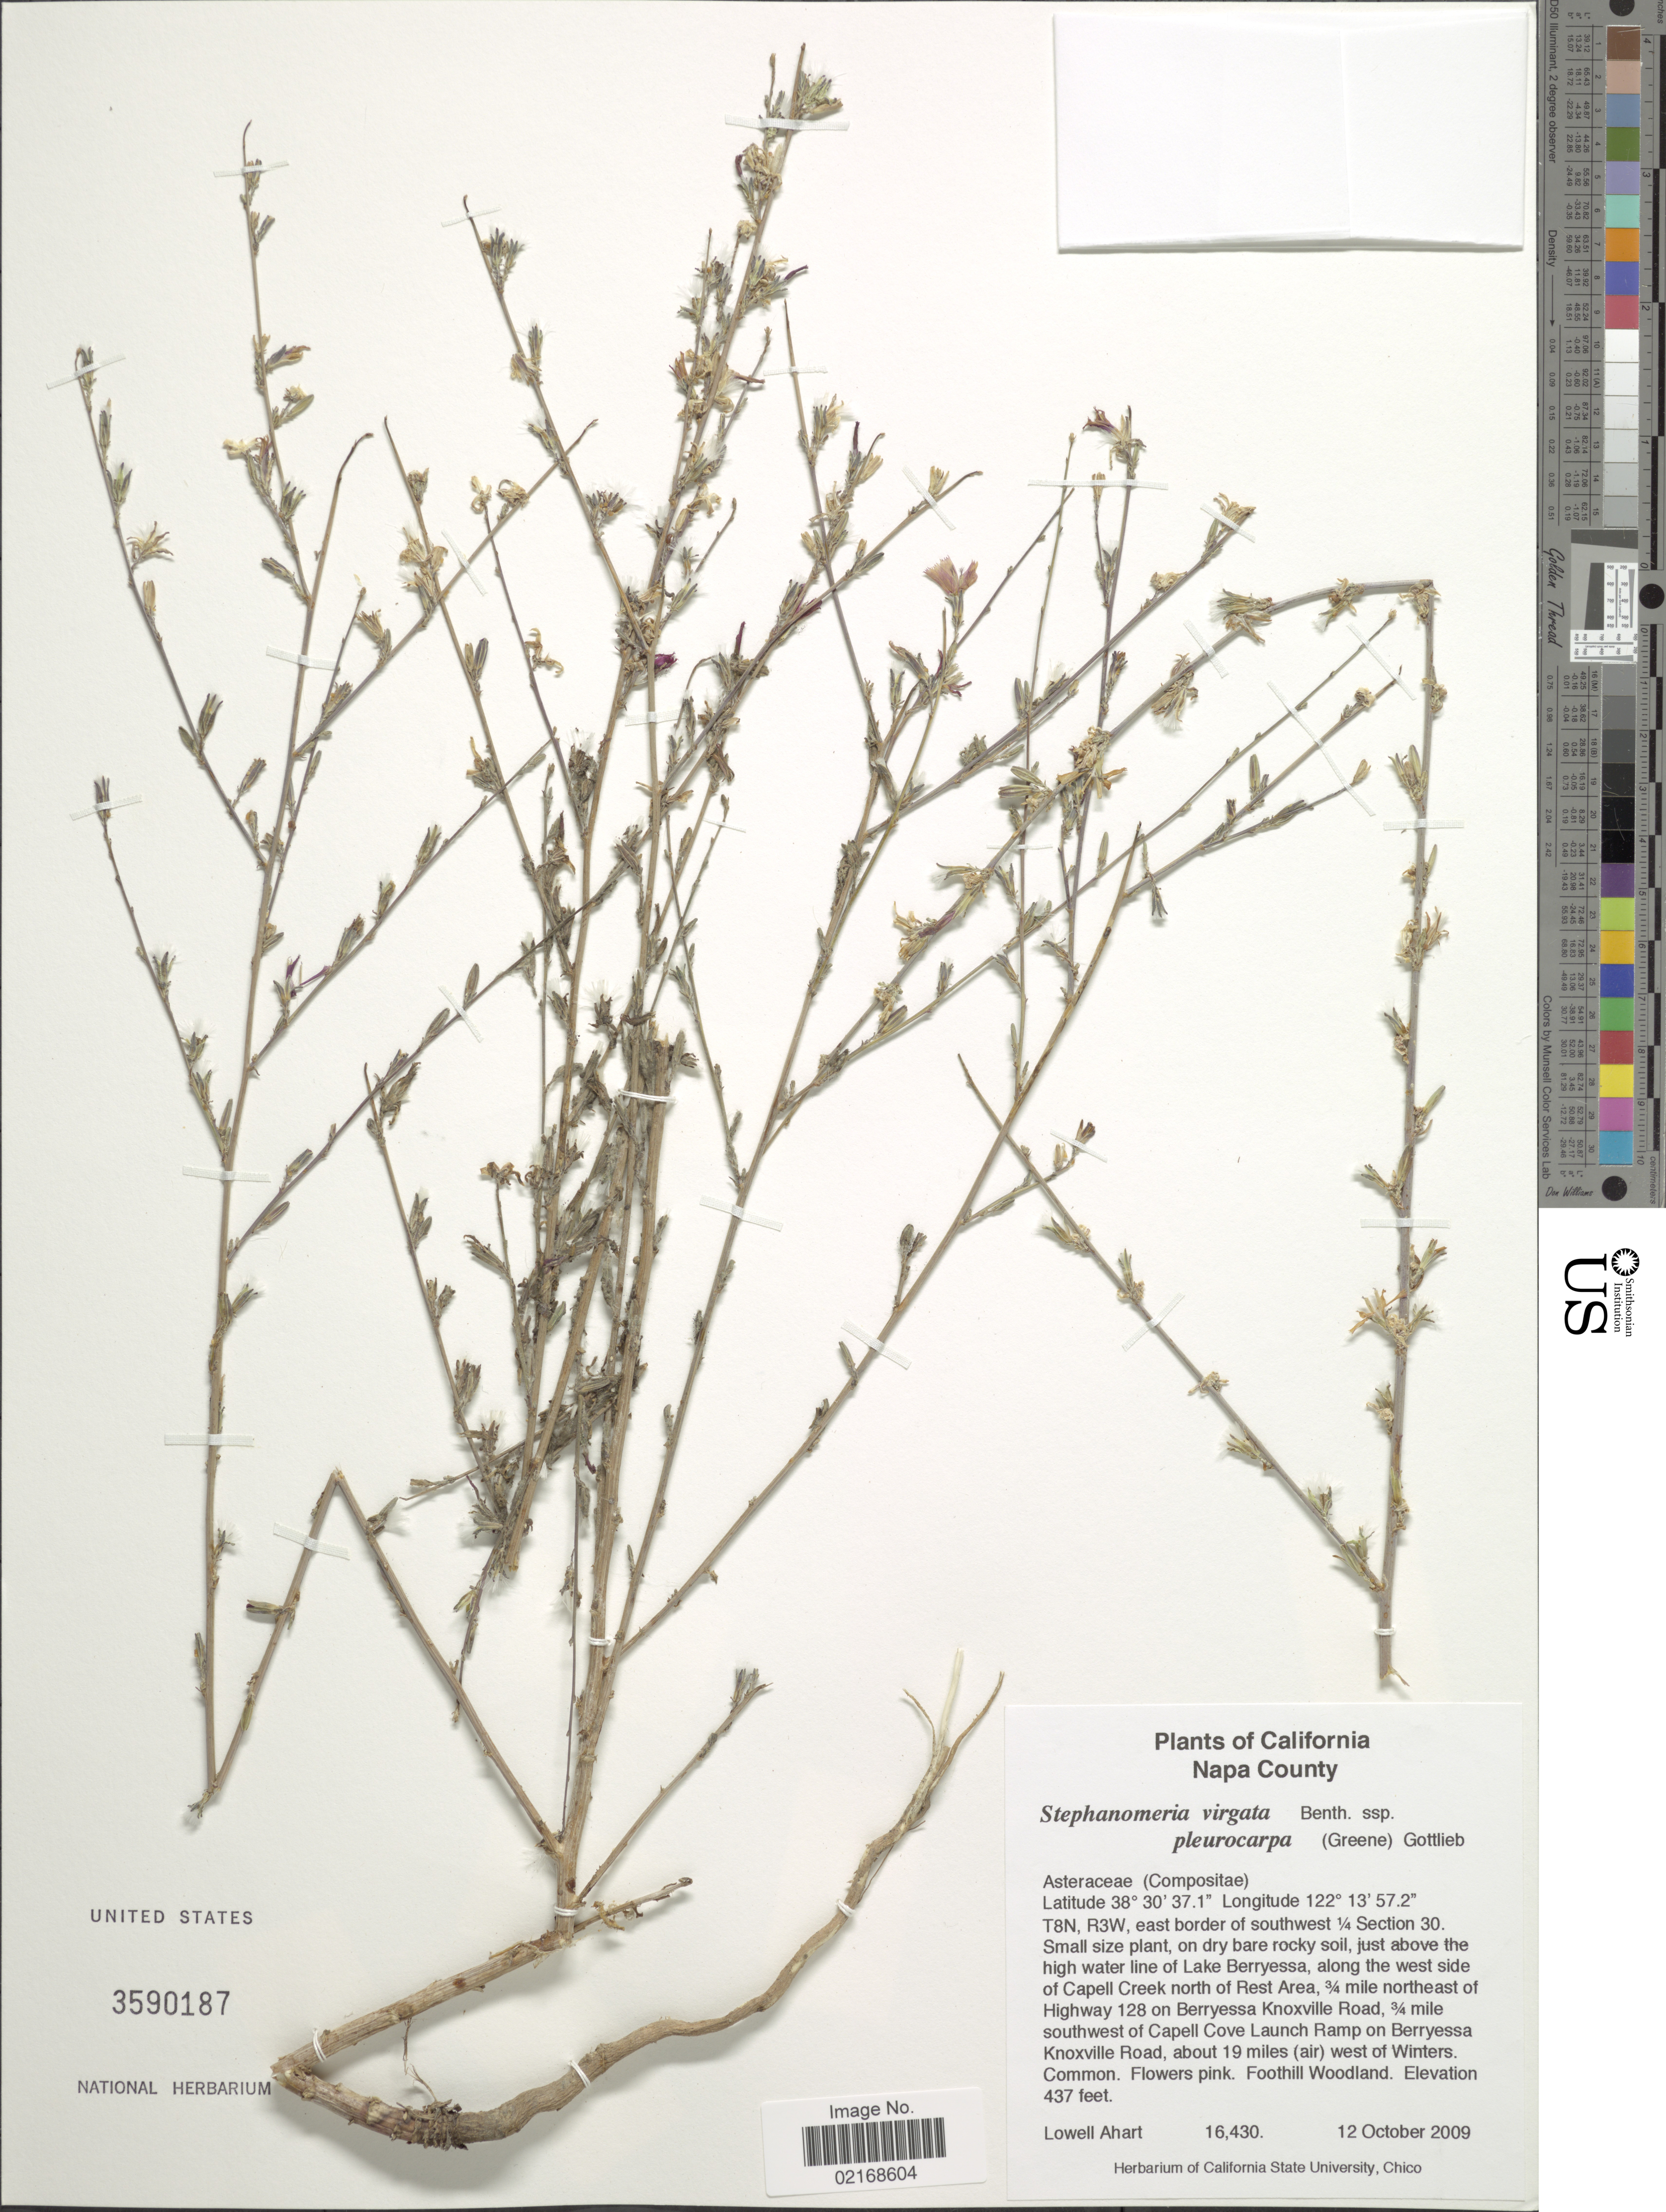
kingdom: Plantae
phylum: Tracheophyta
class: Magnoliopsida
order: Asterales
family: Asteraceae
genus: Stephanomeria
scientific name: Stephanomeria virgata subsp. pleurocarpa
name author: (Greene) Gottlieb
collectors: L. Ahart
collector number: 16430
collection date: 2009-10-12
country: United States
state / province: California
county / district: Napa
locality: Napa County, T8N, R3W, east border southwest ¼ Section 30, just above the high water line of Lake Berryessa, along the west side of Capell Creek north of Rest Area ¾ mile northeast of Highway 128 on Berryessa Knoxville Road, ¾ miles southwest of Capell Cove Launch Ramp on Berryessa Knoxville Road, about 19 miles (air) west of Winters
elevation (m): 133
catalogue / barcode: US 3590187